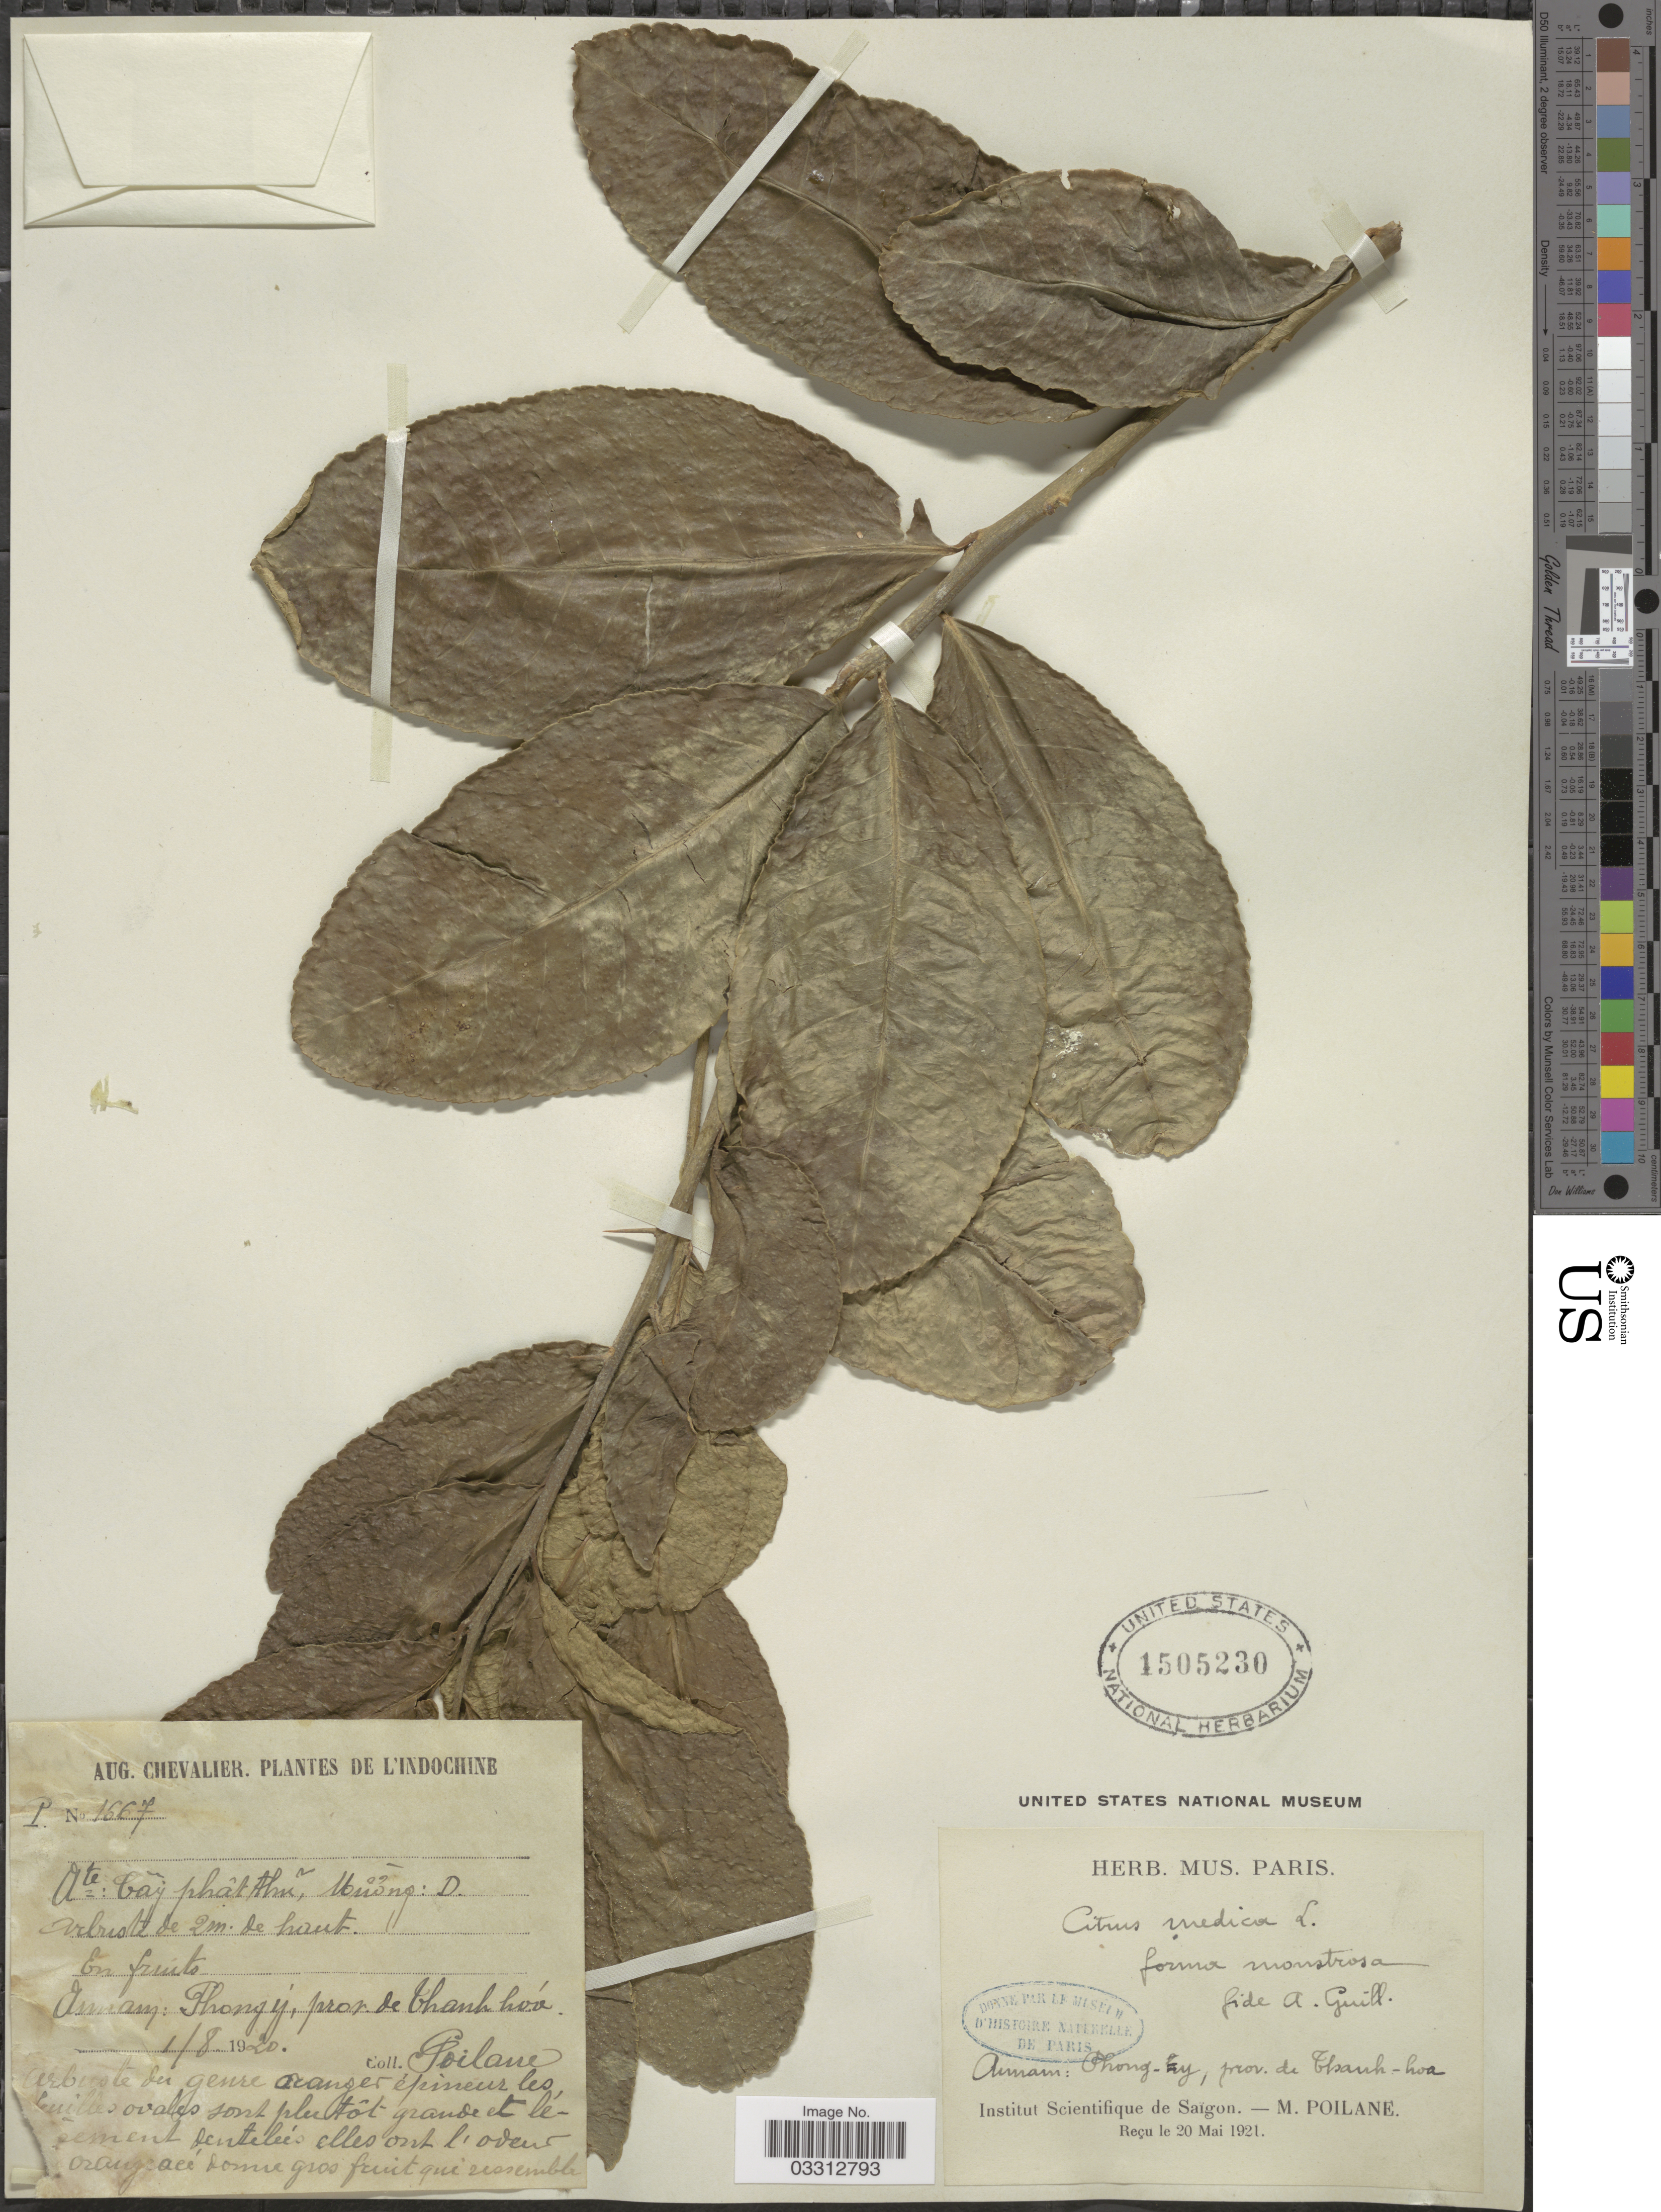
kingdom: Plantae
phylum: Tracheophyta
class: Magnoliopsida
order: Sapindales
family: Rutaceae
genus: Citrus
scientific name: Citrus medica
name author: L.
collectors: -. Poilane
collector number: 1667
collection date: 1920-08-01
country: Vietnam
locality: Indochine, Annam: Phong-y, prov. de Thanh-hoa.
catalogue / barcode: US 1505230